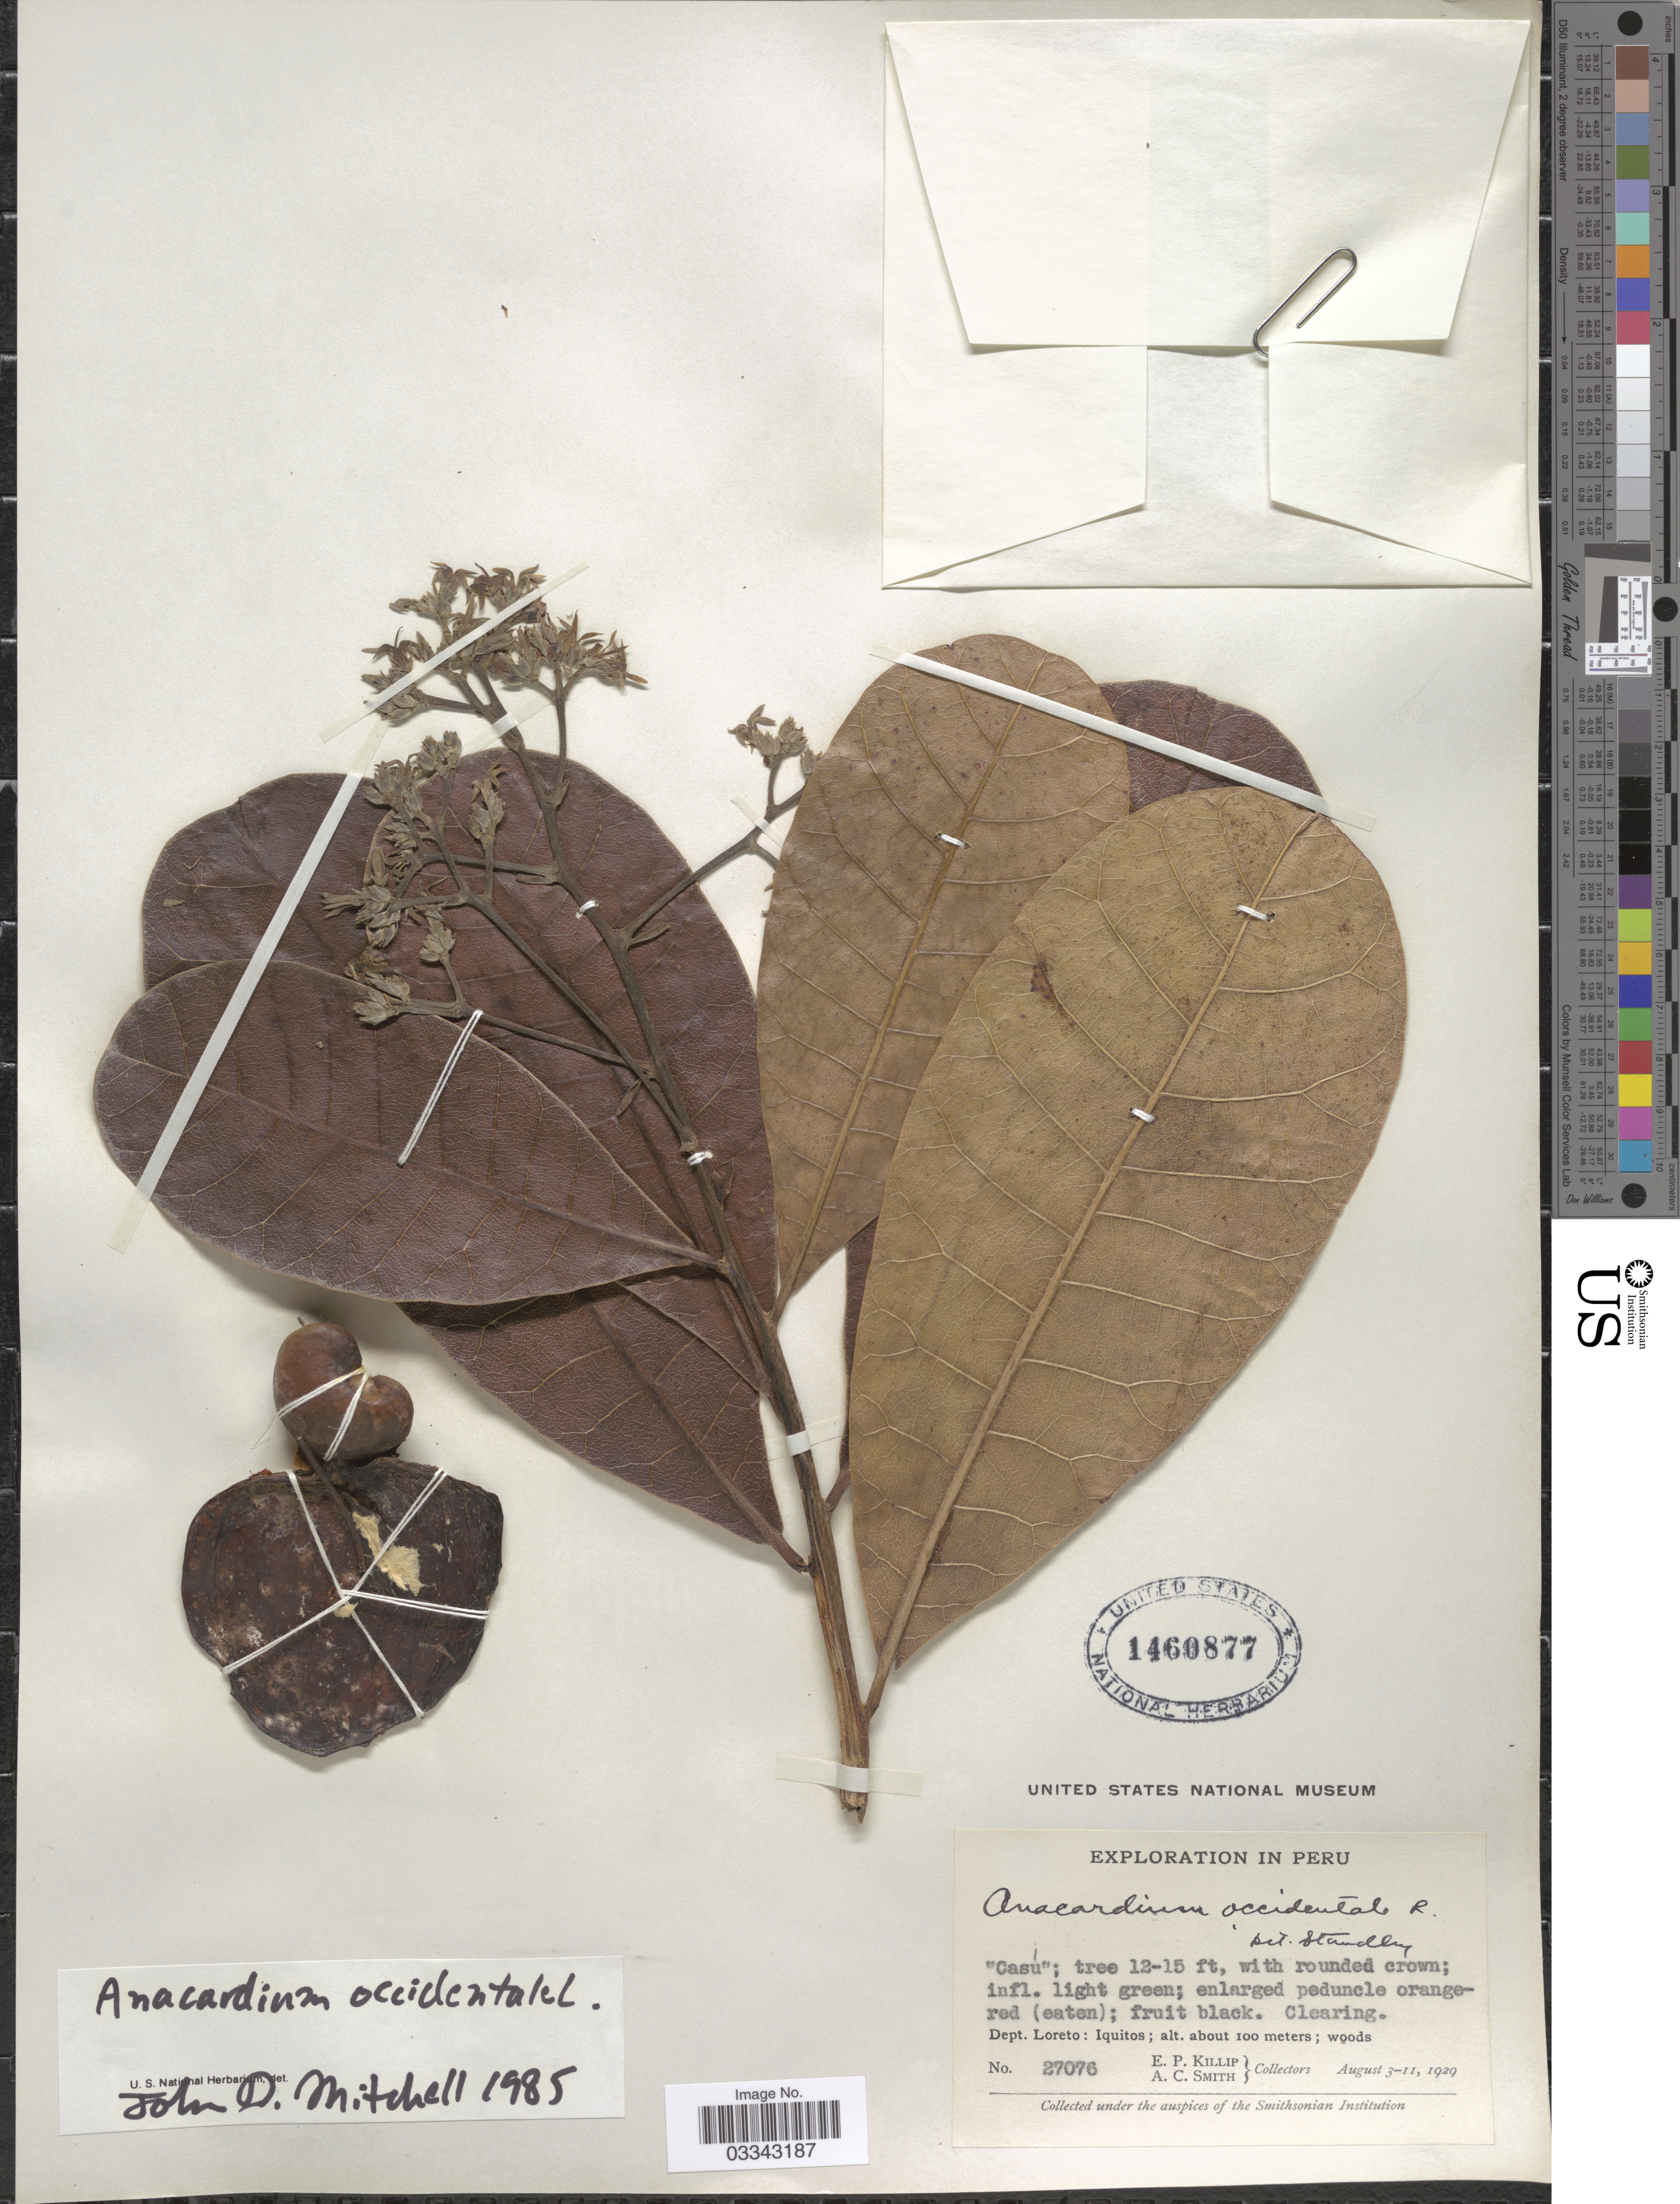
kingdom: Plantae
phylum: Tracheophyta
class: Magnoliopsida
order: Sapindales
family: Anacardiaceae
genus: Anacardium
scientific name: Anacardium occidentale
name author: L.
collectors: E. P. Killip & A. C. Smith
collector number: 27076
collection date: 1929-08-03/1929-08-11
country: Peru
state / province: Loreto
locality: Dept. Loreto: Iquitos.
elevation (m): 100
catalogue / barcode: US 1460877